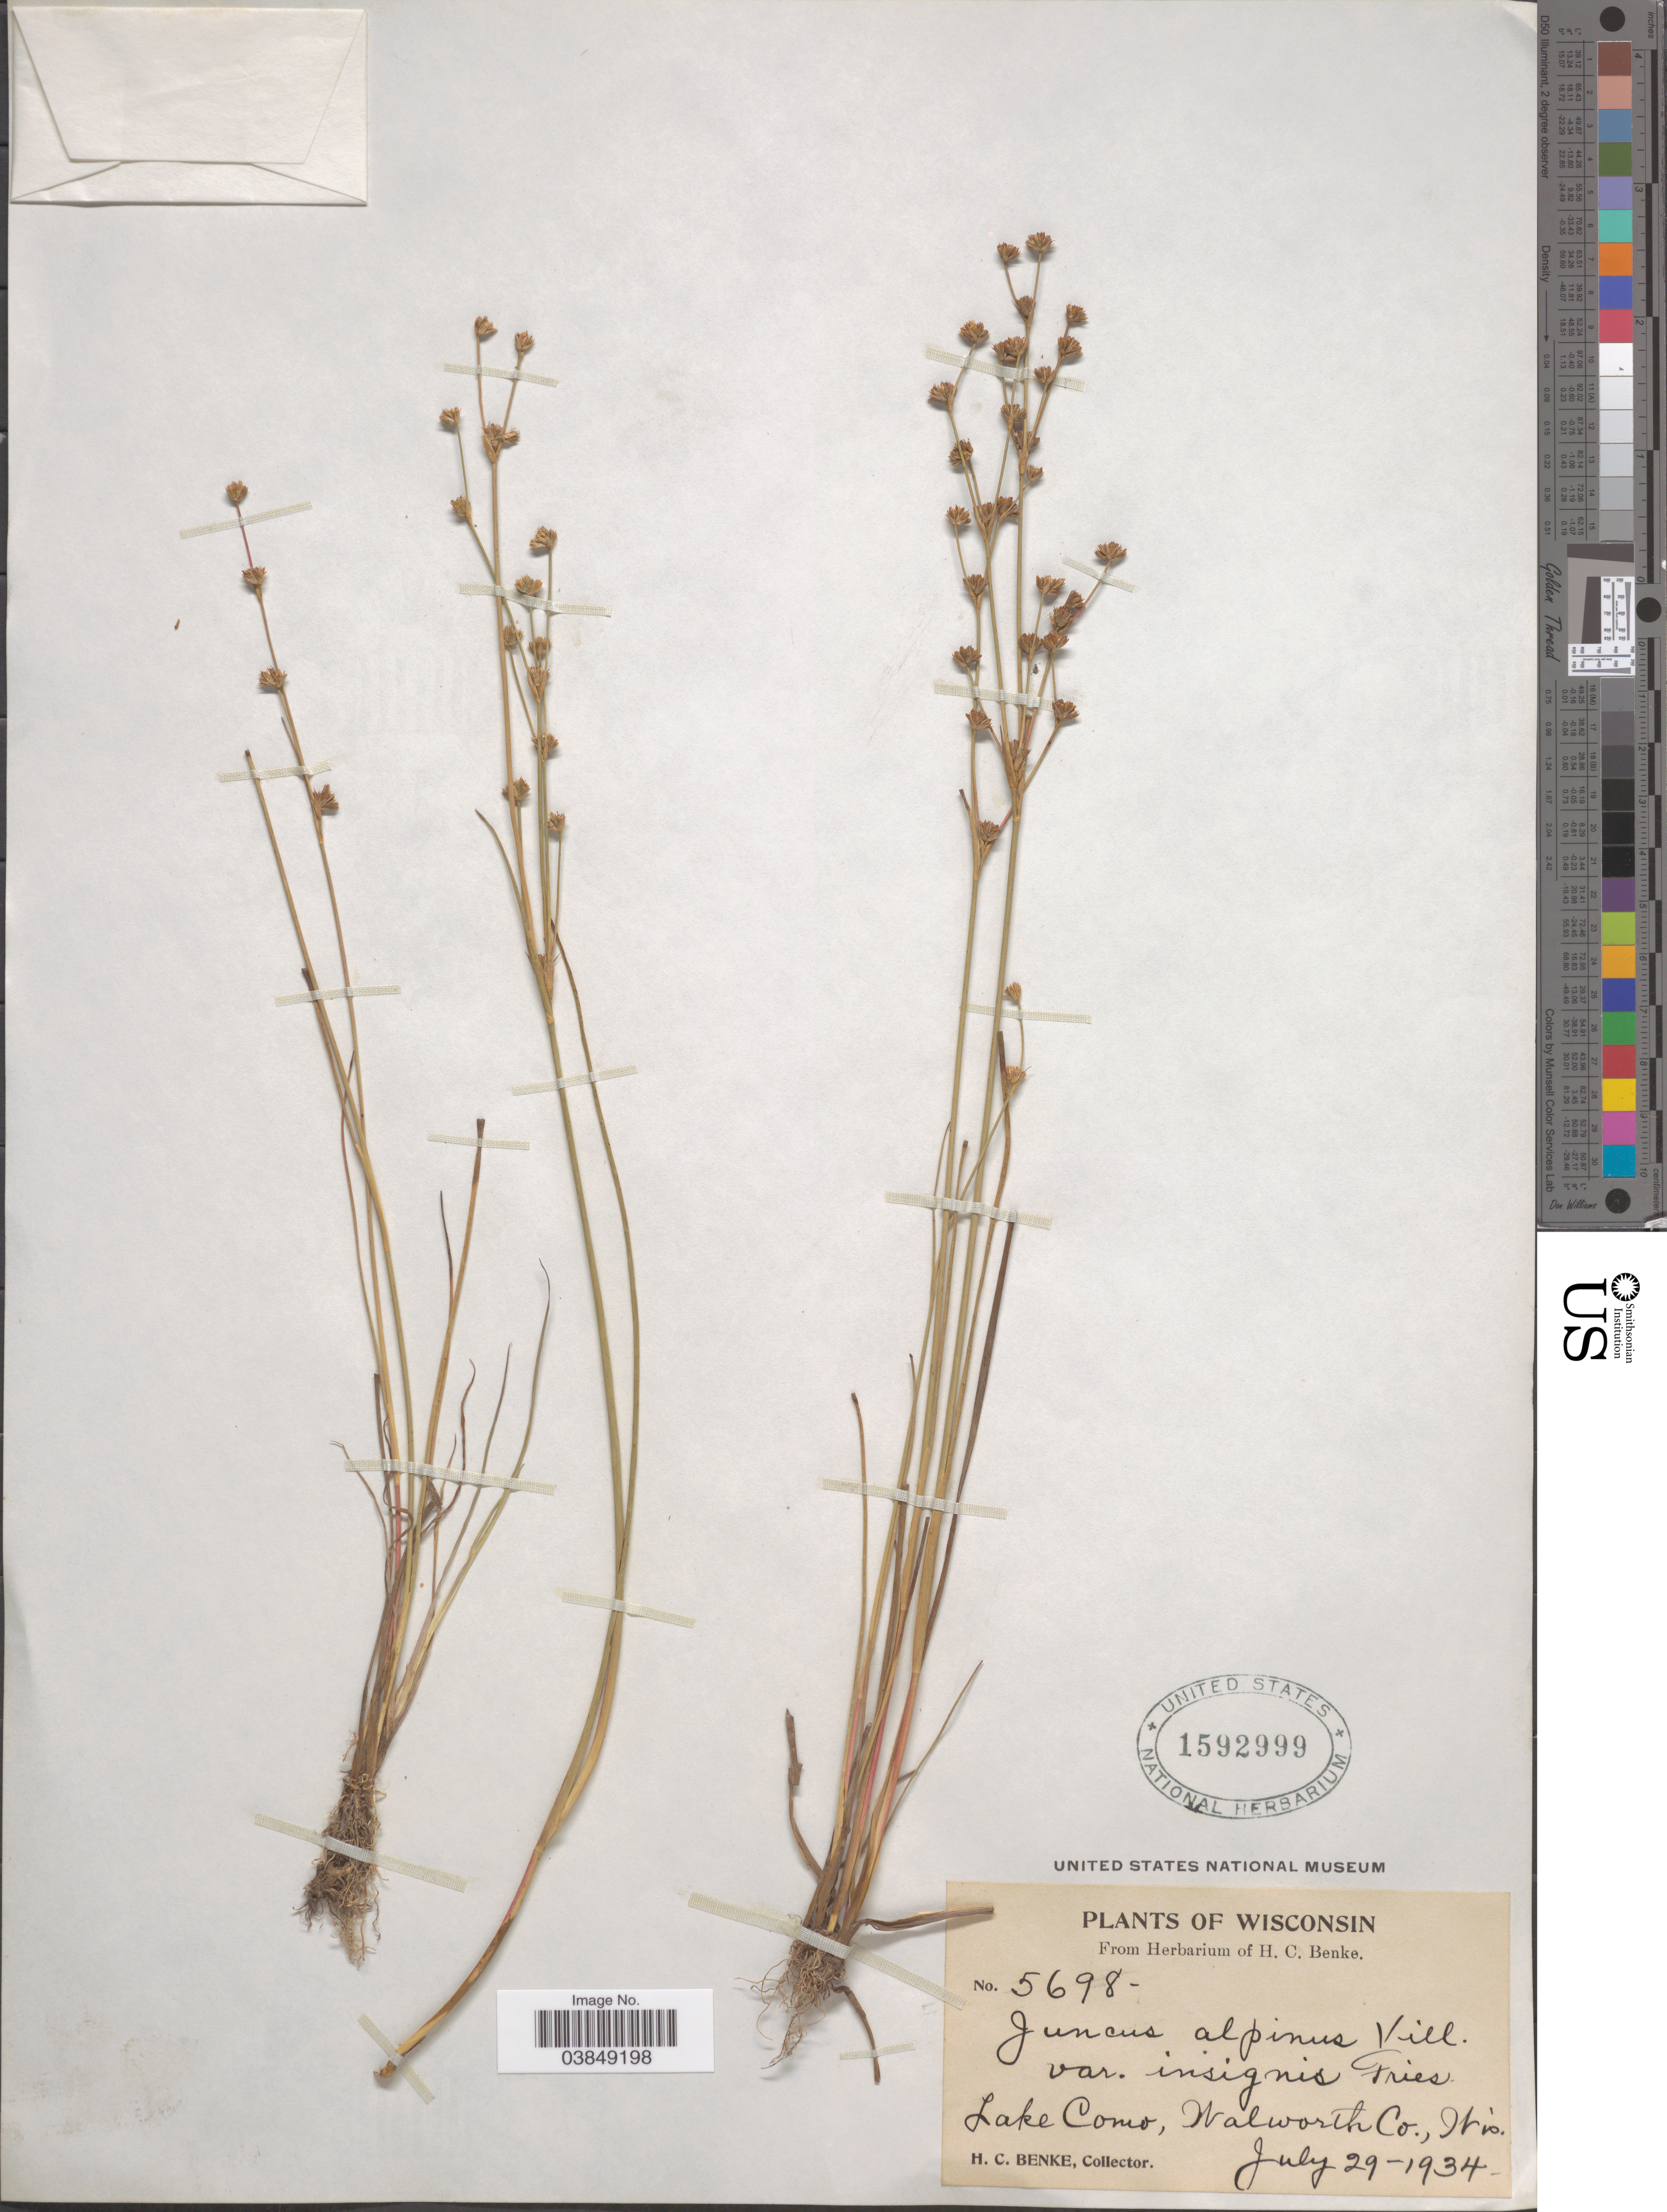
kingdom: Plantae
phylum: Tracheophyta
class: Liliopsida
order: Poales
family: Juncaceae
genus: Juncus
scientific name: Juncus alpinus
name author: Vill.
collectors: H. Benke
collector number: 5698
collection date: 1934-07-29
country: United States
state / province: Wisconsin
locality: Lake Como, Walworth Co.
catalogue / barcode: US 1592999